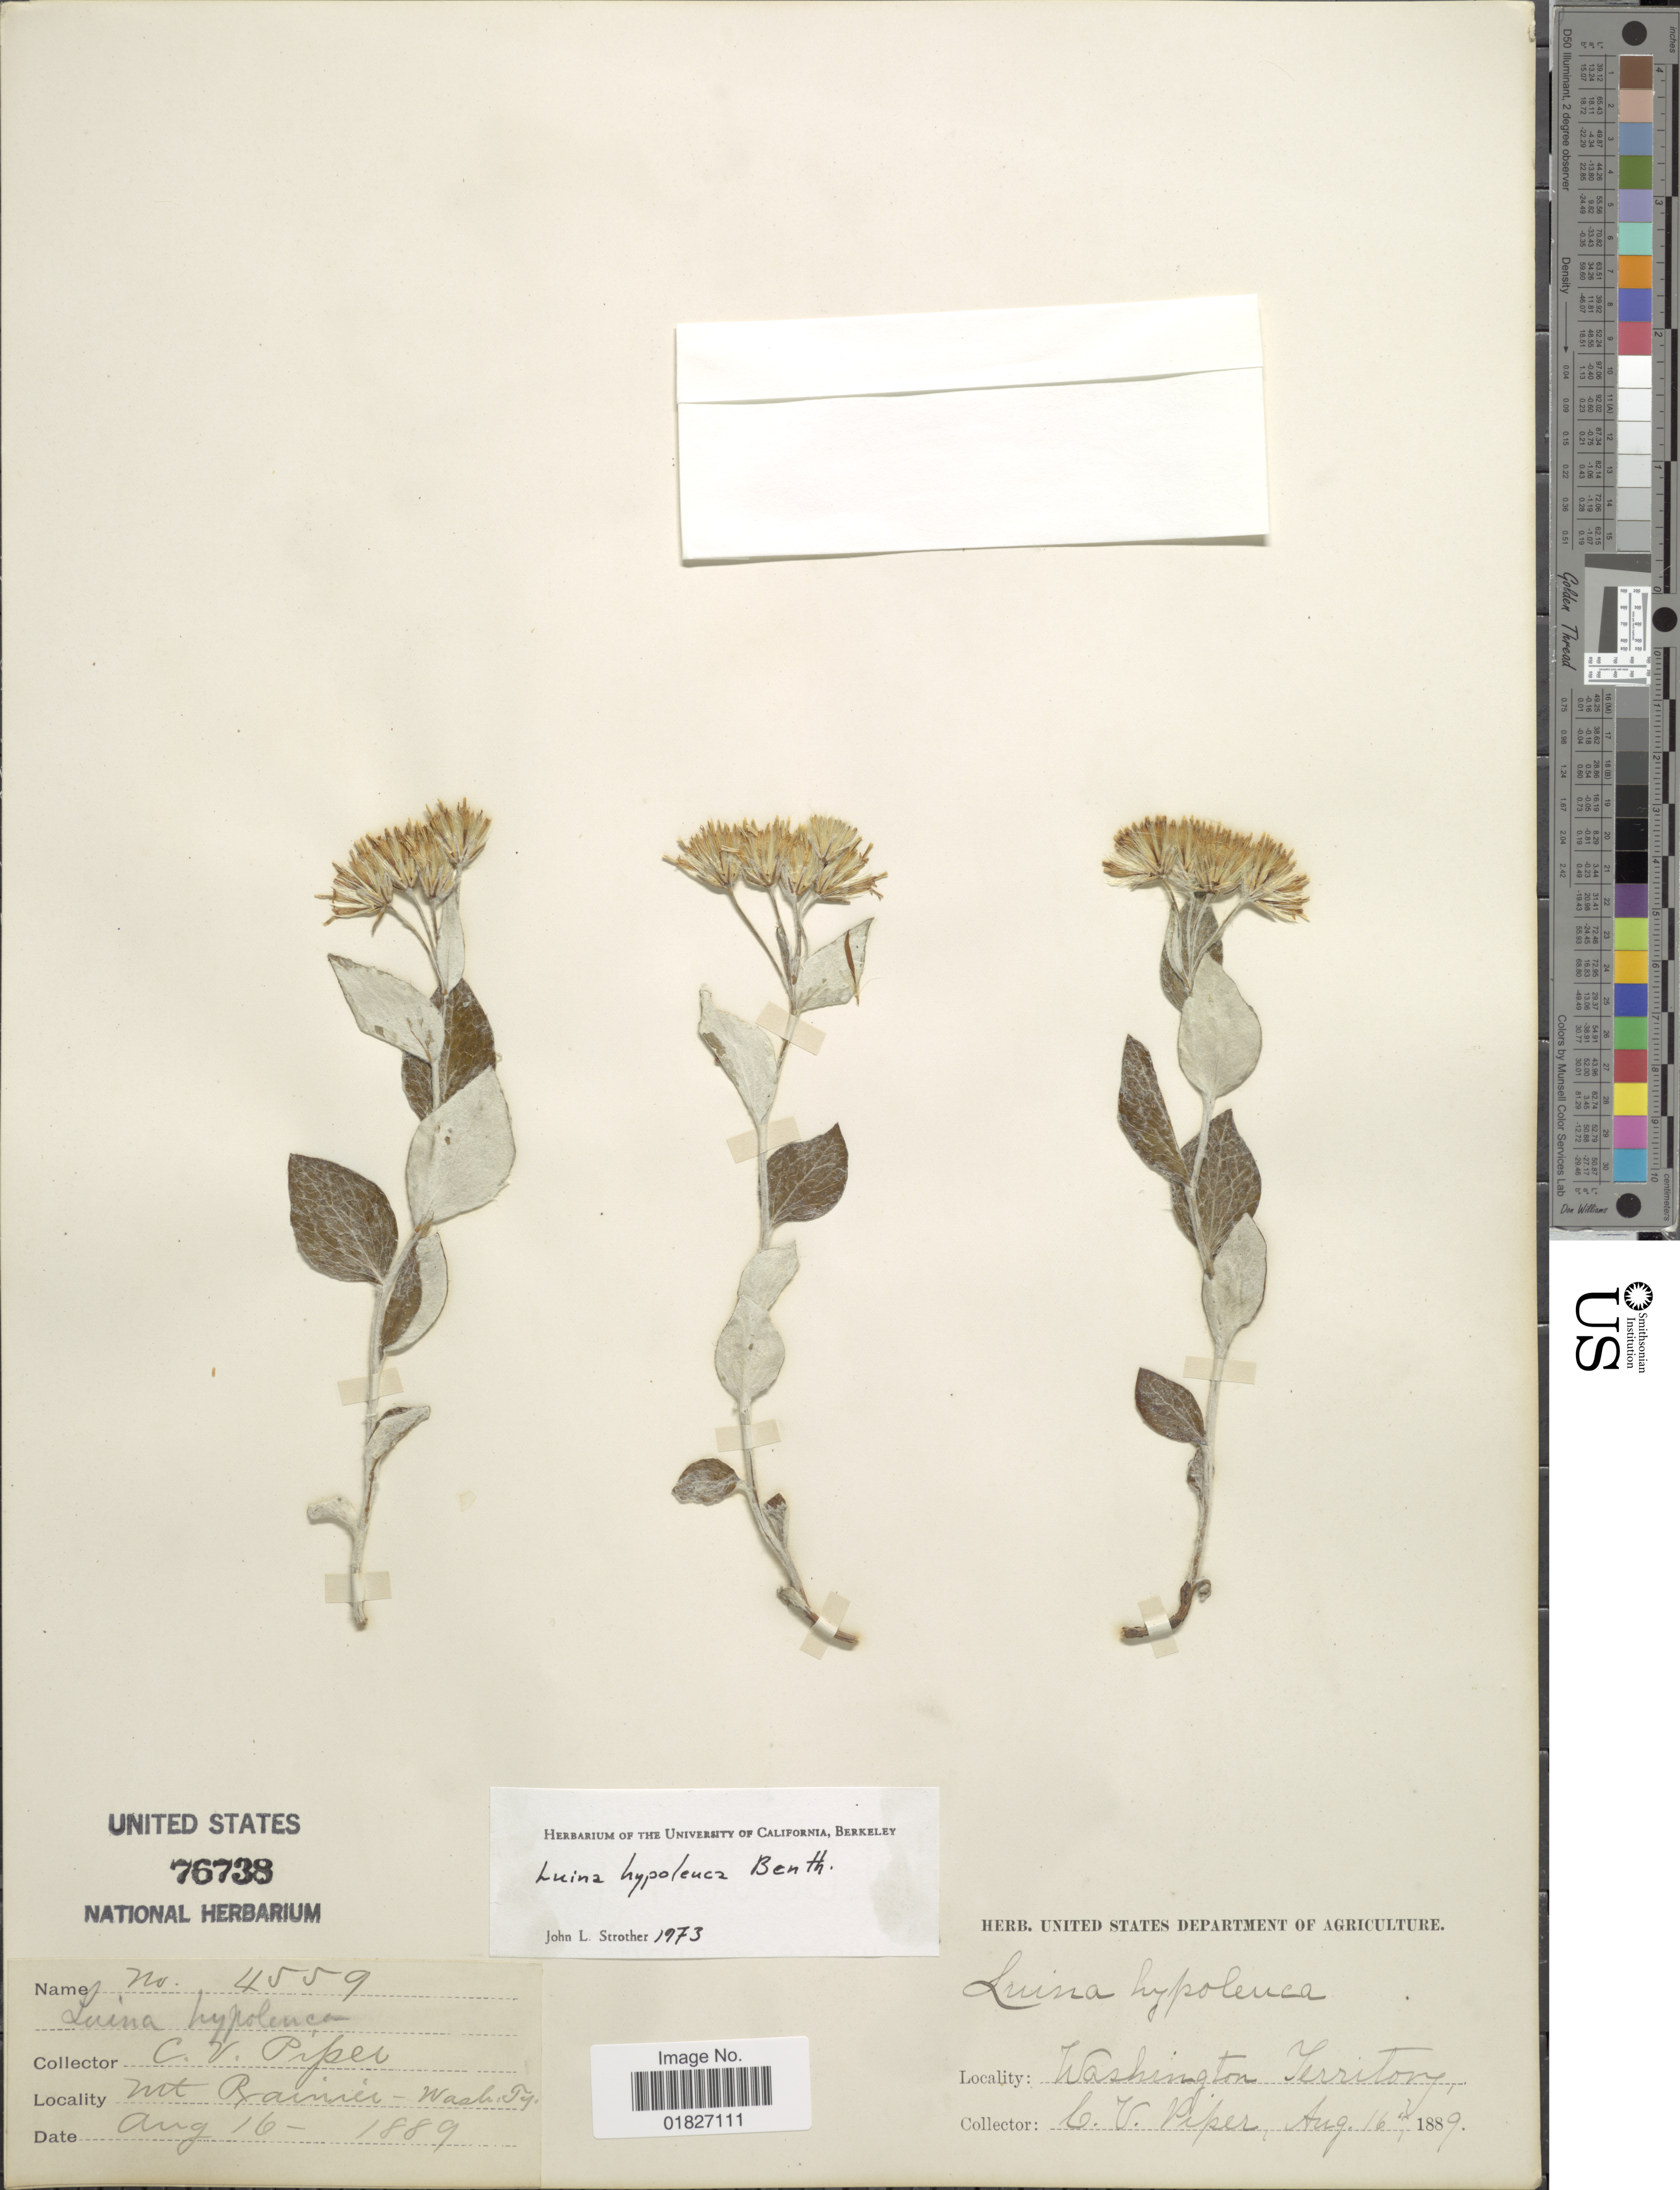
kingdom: Plantae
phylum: Tracheophyta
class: Magnoliopsida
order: Asterales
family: Asteraceae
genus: Luina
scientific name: Luina hypoleuca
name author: Benth.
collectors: C. V. Piper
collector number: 4559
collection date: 1889-08-16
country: United States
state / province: Washington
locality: Mt. Rainier, Washington Territory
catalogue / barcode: US 76738